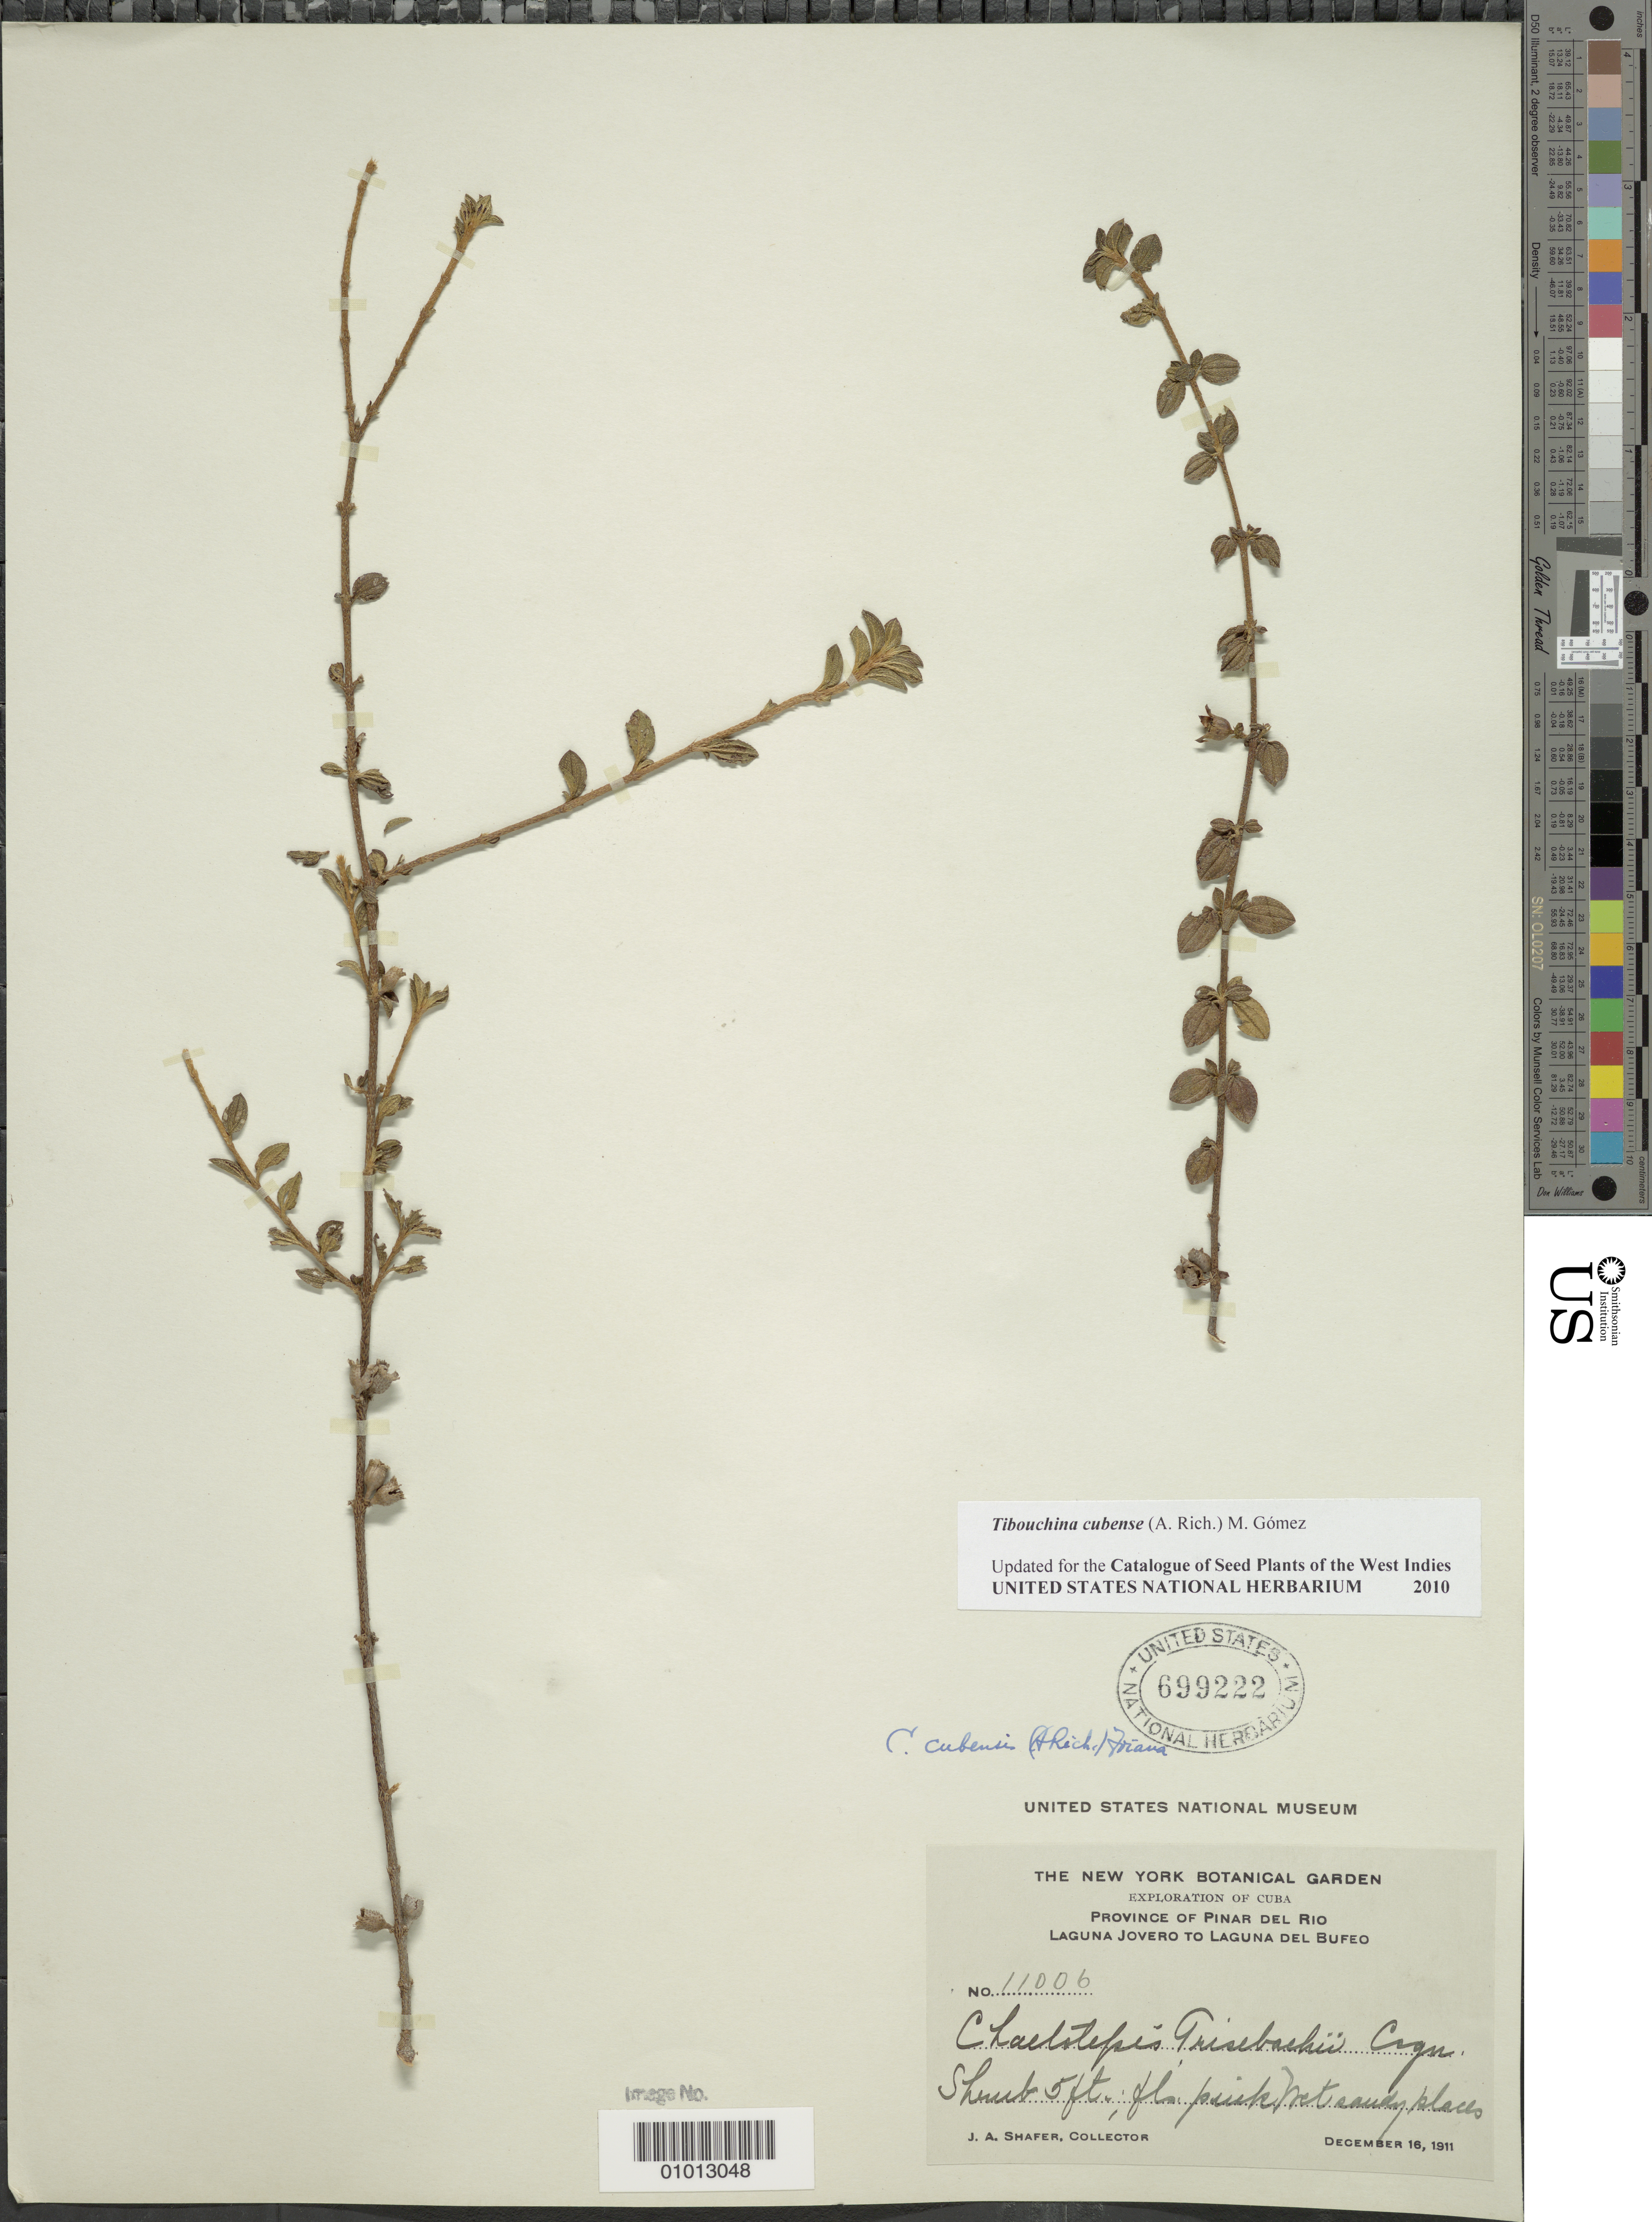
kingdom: Plantae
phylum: Tracheophyta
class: Magnoliopsida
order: Myrtales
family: Melastomataceae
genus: Arthrostemma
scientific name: Arthrostemma cubense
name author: A. Rich.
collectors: J. A. Shafer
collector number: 11006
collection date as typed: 16 Dec 1911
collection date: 1911-12-16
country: Cuba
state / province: Pinar del Rio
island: Cuba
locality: Laguna Jovero to Laguna del Bufeo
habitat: Wet sandy places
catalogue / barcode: US 699222